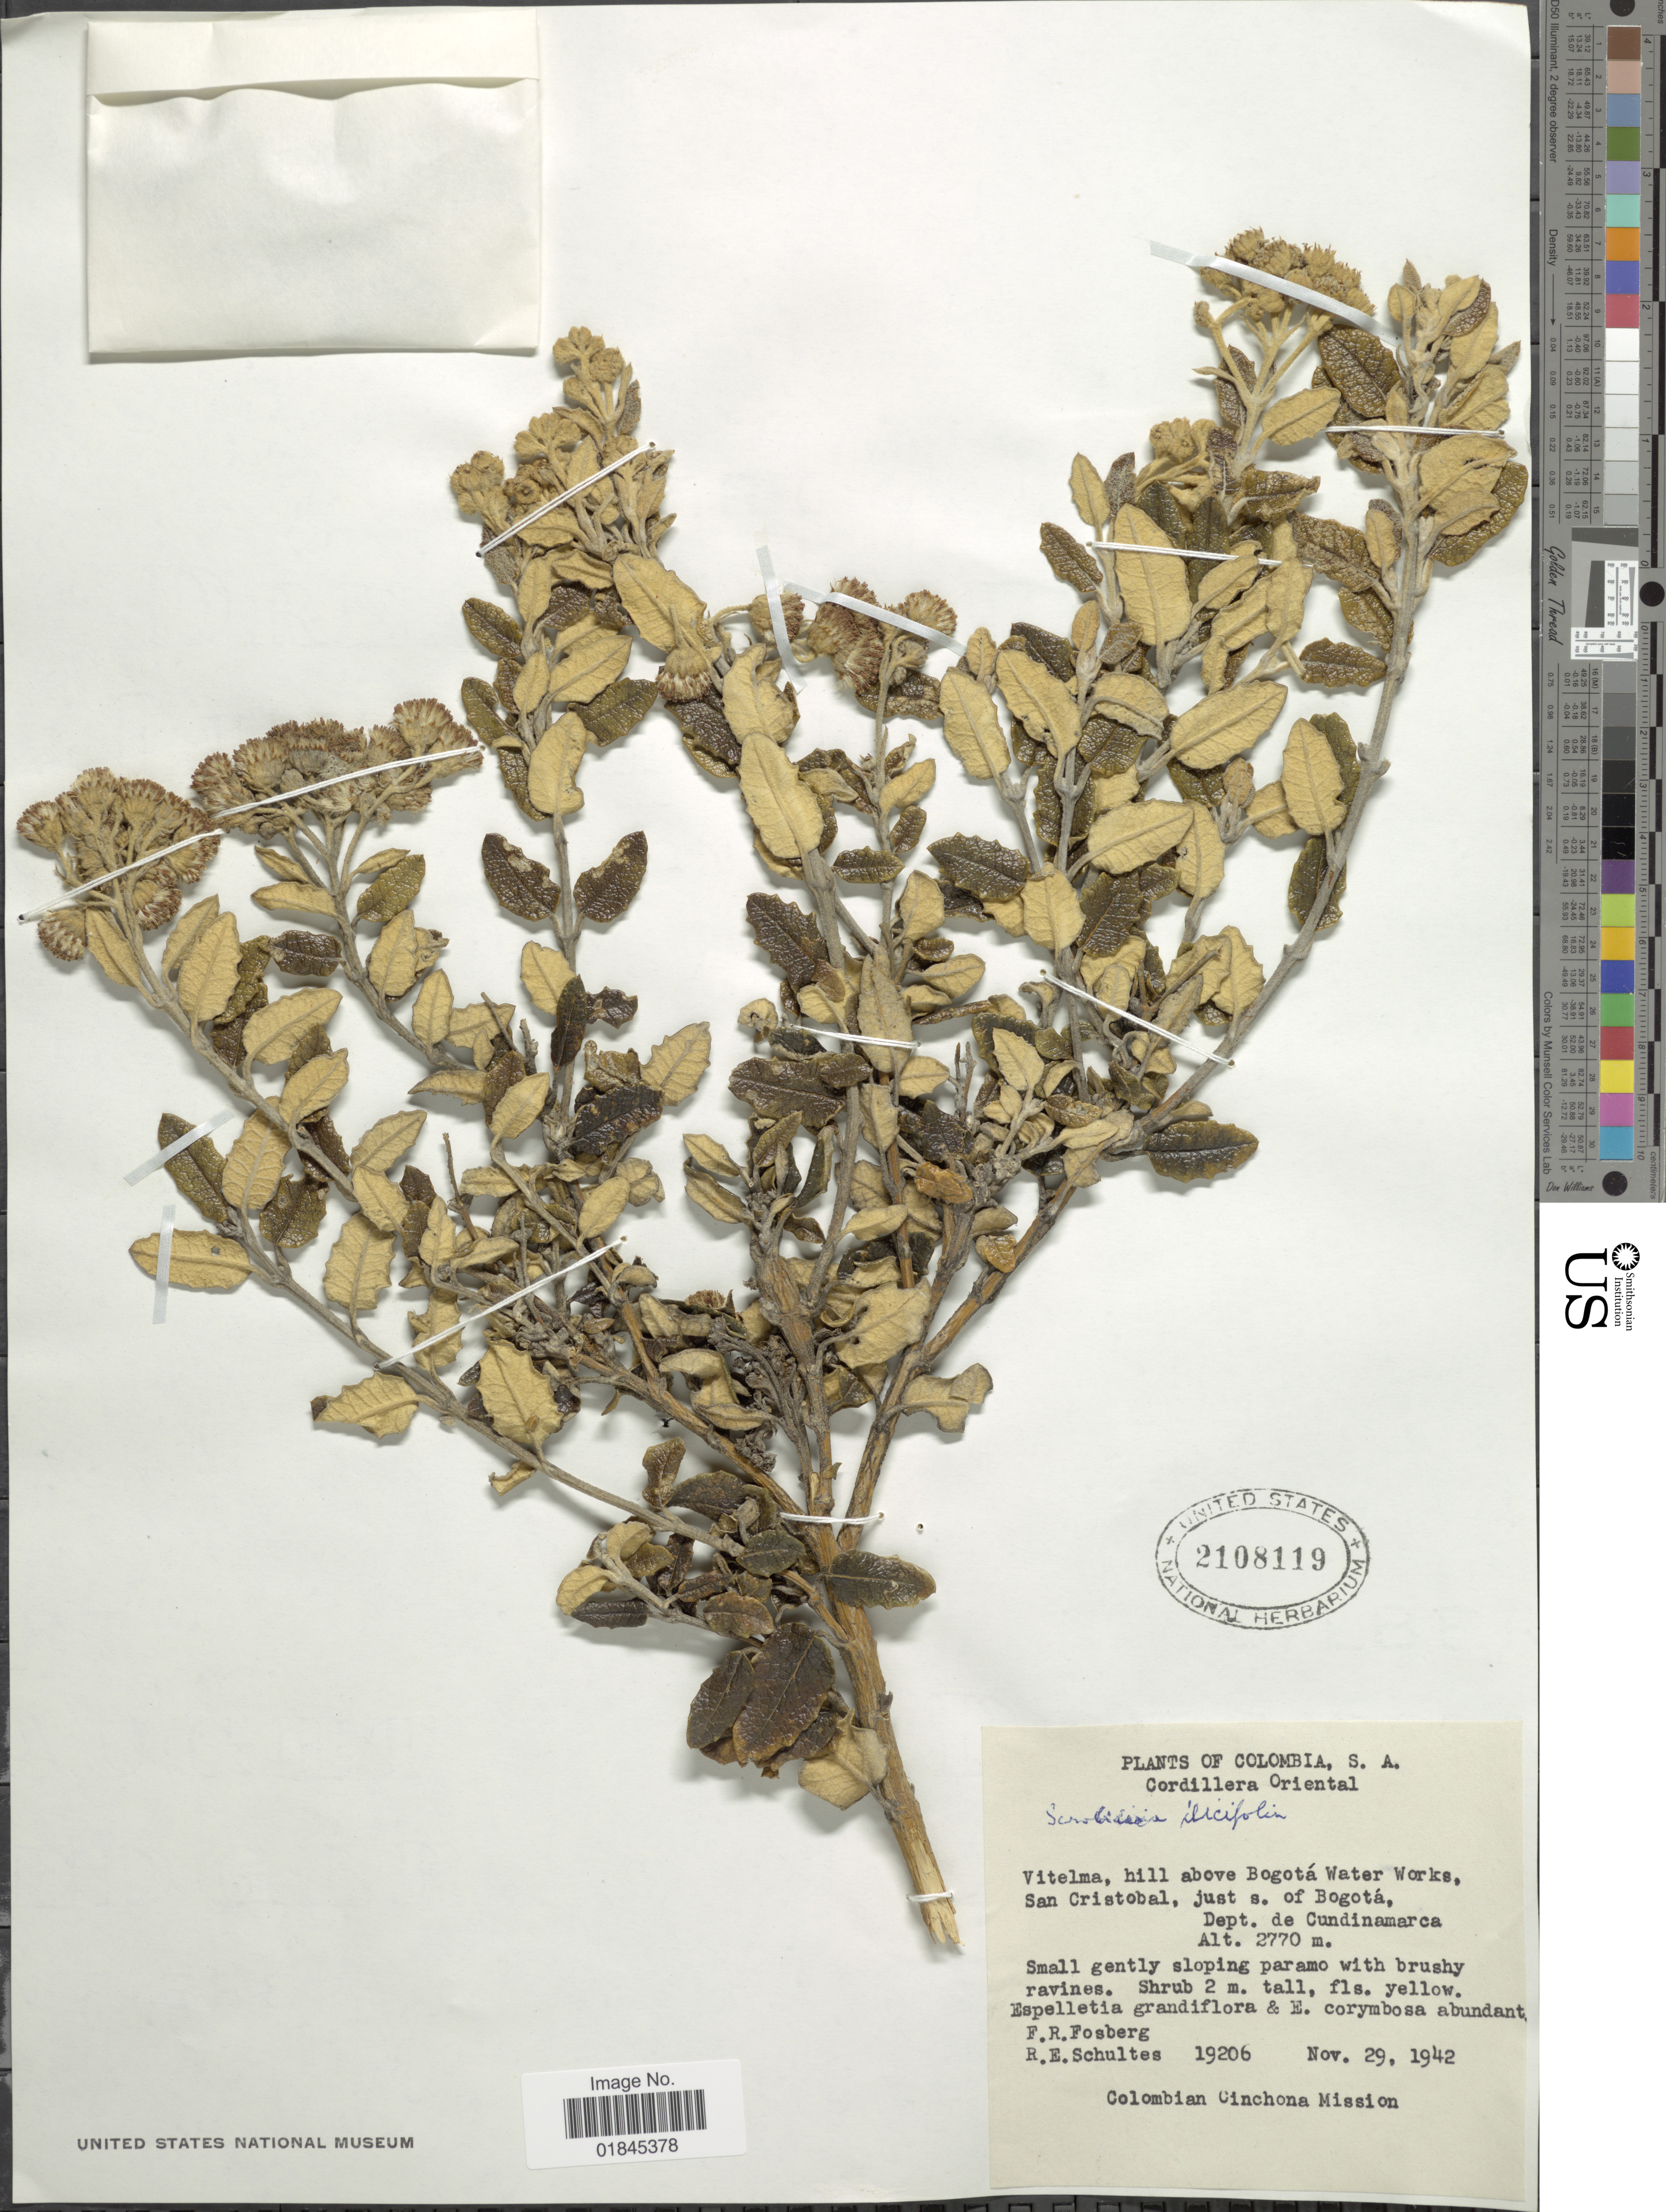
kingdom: Plantae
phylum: Tracheophyta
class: Magnoliopsida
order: Asterales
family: Asteraceae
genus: Pentacalia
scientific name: Pentacalia ilicifolia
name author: (L. f.) Cuatrec. & H. Rob.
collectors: F. R. Fosberg & R. E. Schultes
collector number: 19206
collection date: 1942-11-29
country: Colombia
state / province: Cundinamarca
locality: Vitelma, hill above Bogotá Water Works, San Cristobal, just s. of Bogotá, Dept. de Cundinamarca.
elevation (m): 2770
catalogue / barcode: US 2108119